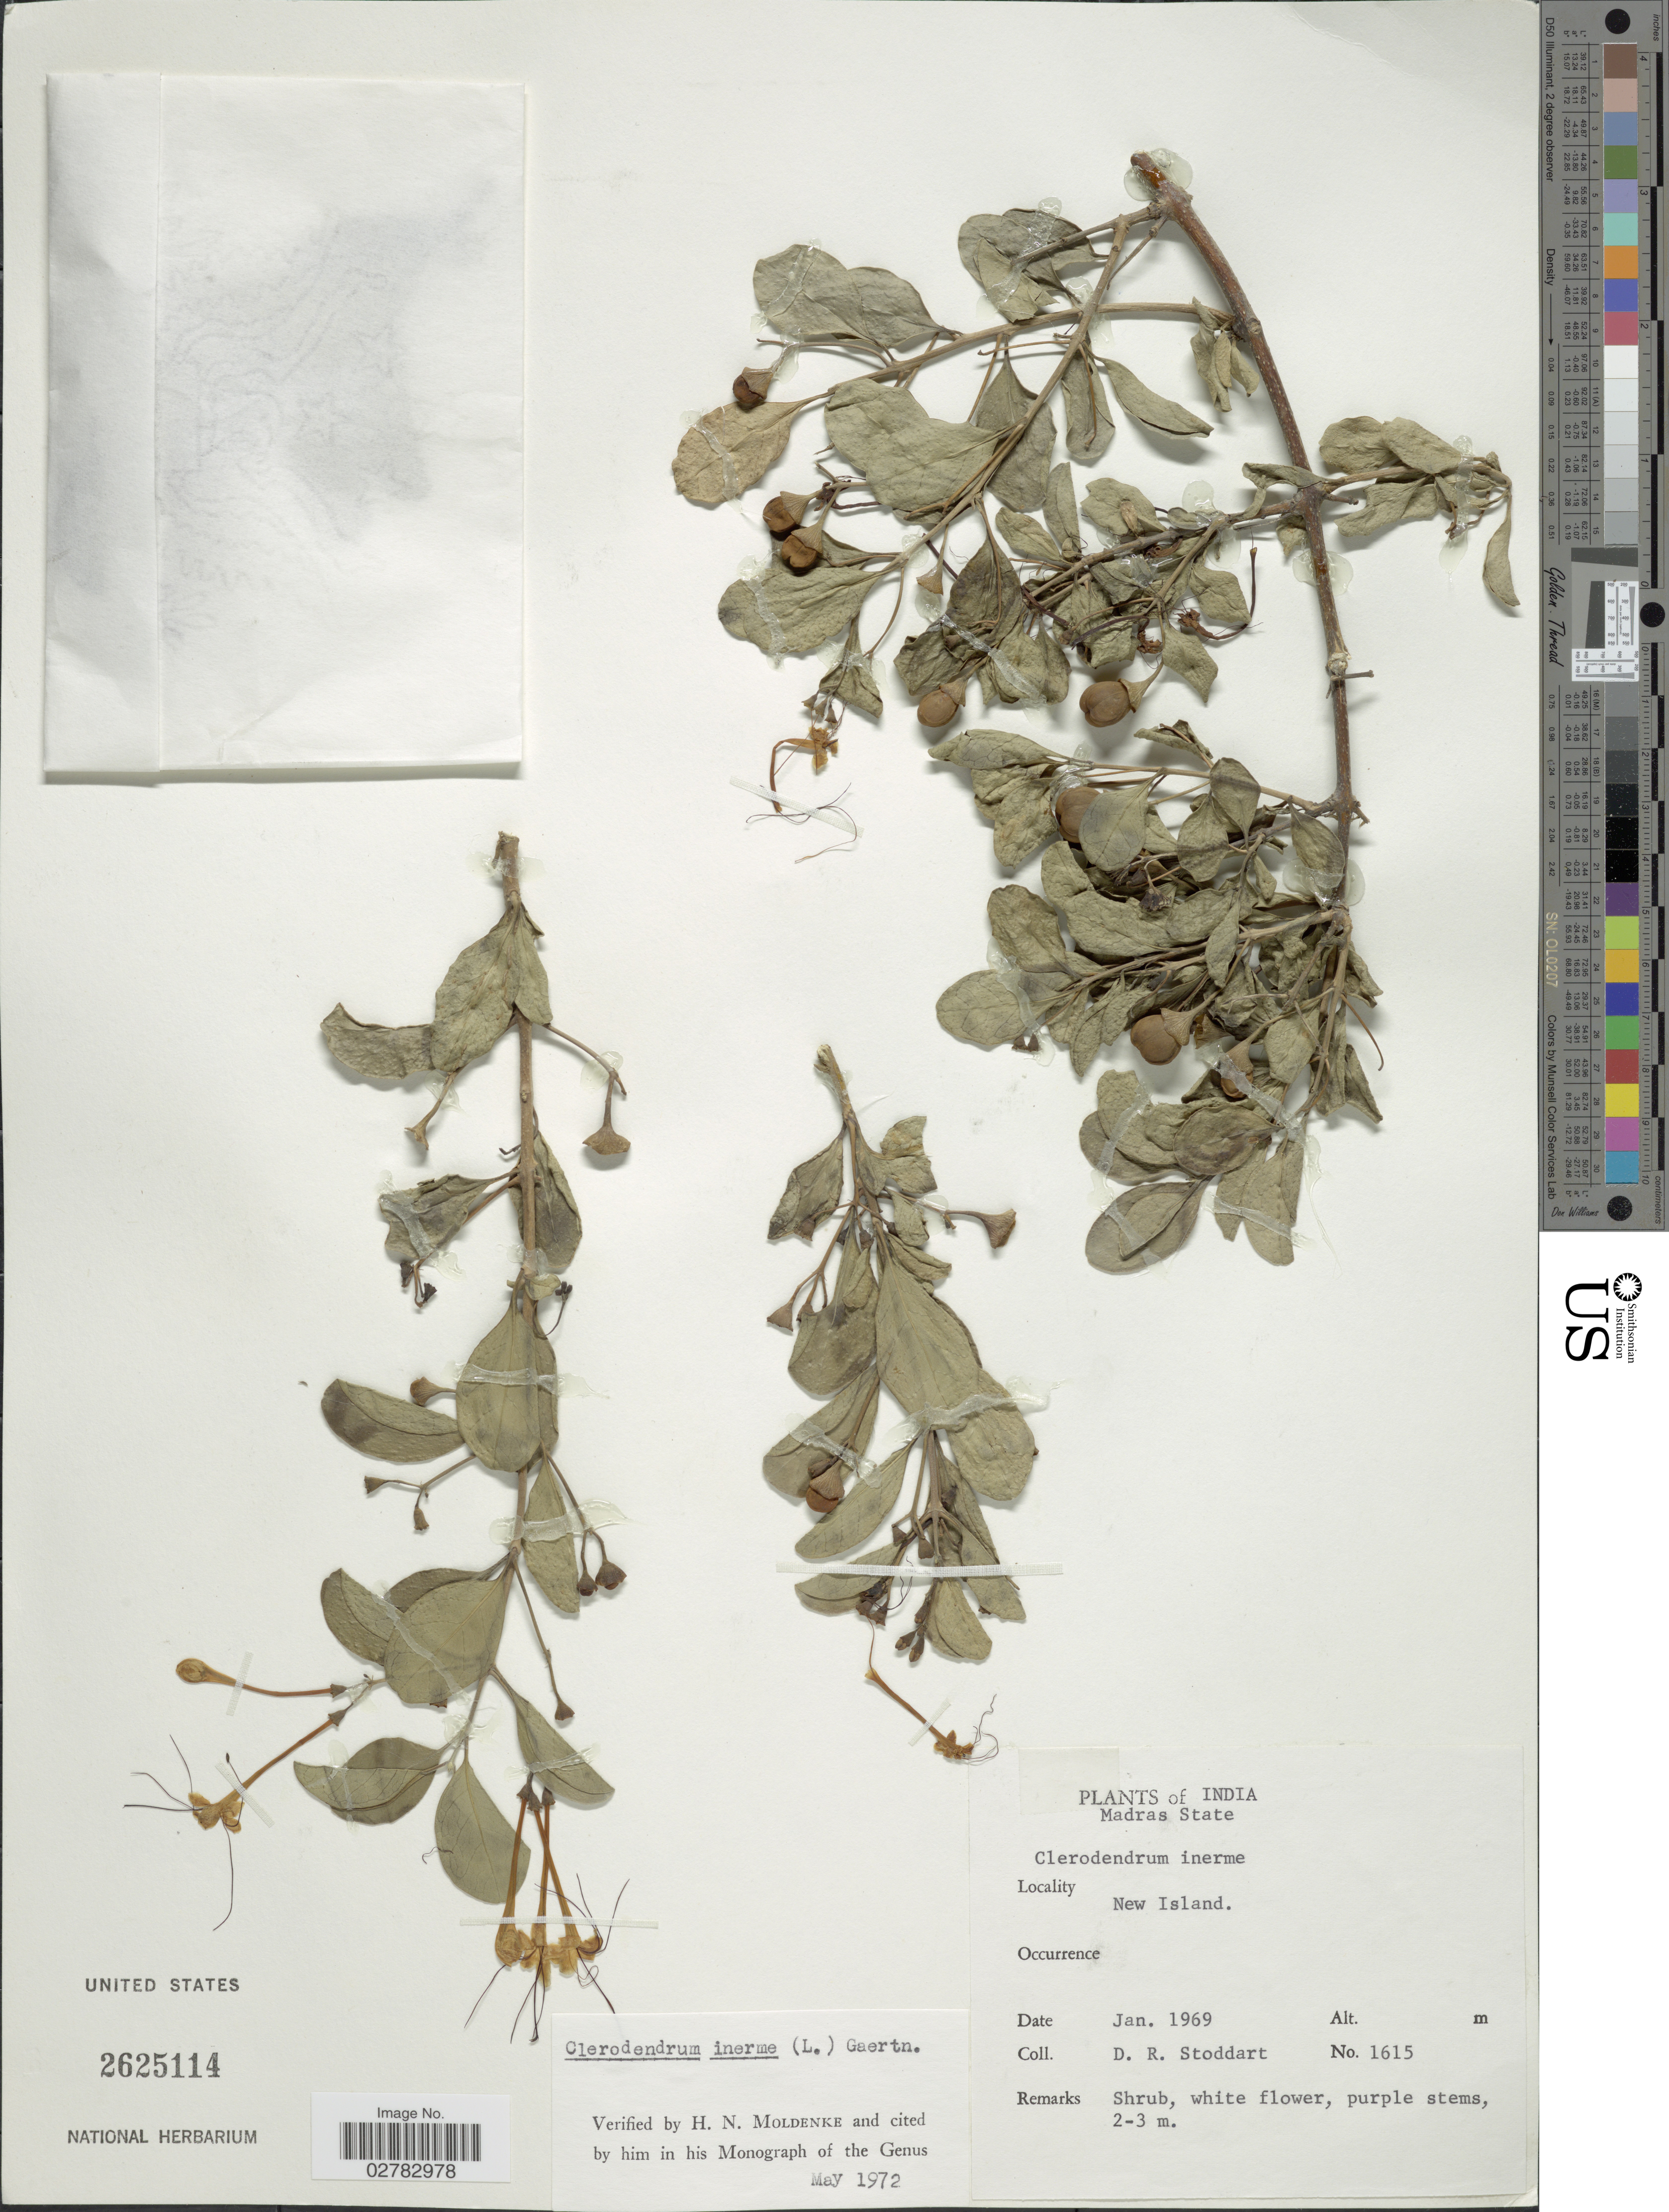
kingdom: Plantae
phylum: Tracheophyta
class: Magnoliopsida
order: Lamiales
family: Lamiaceae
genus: Clerodendrum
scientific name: Clerodendrum inerme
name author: (L.) Gaertn.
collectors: D. R. Stoddart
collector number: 1615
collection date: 1969-01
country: India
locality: Madras State. New Island.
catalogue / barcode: US 2625114